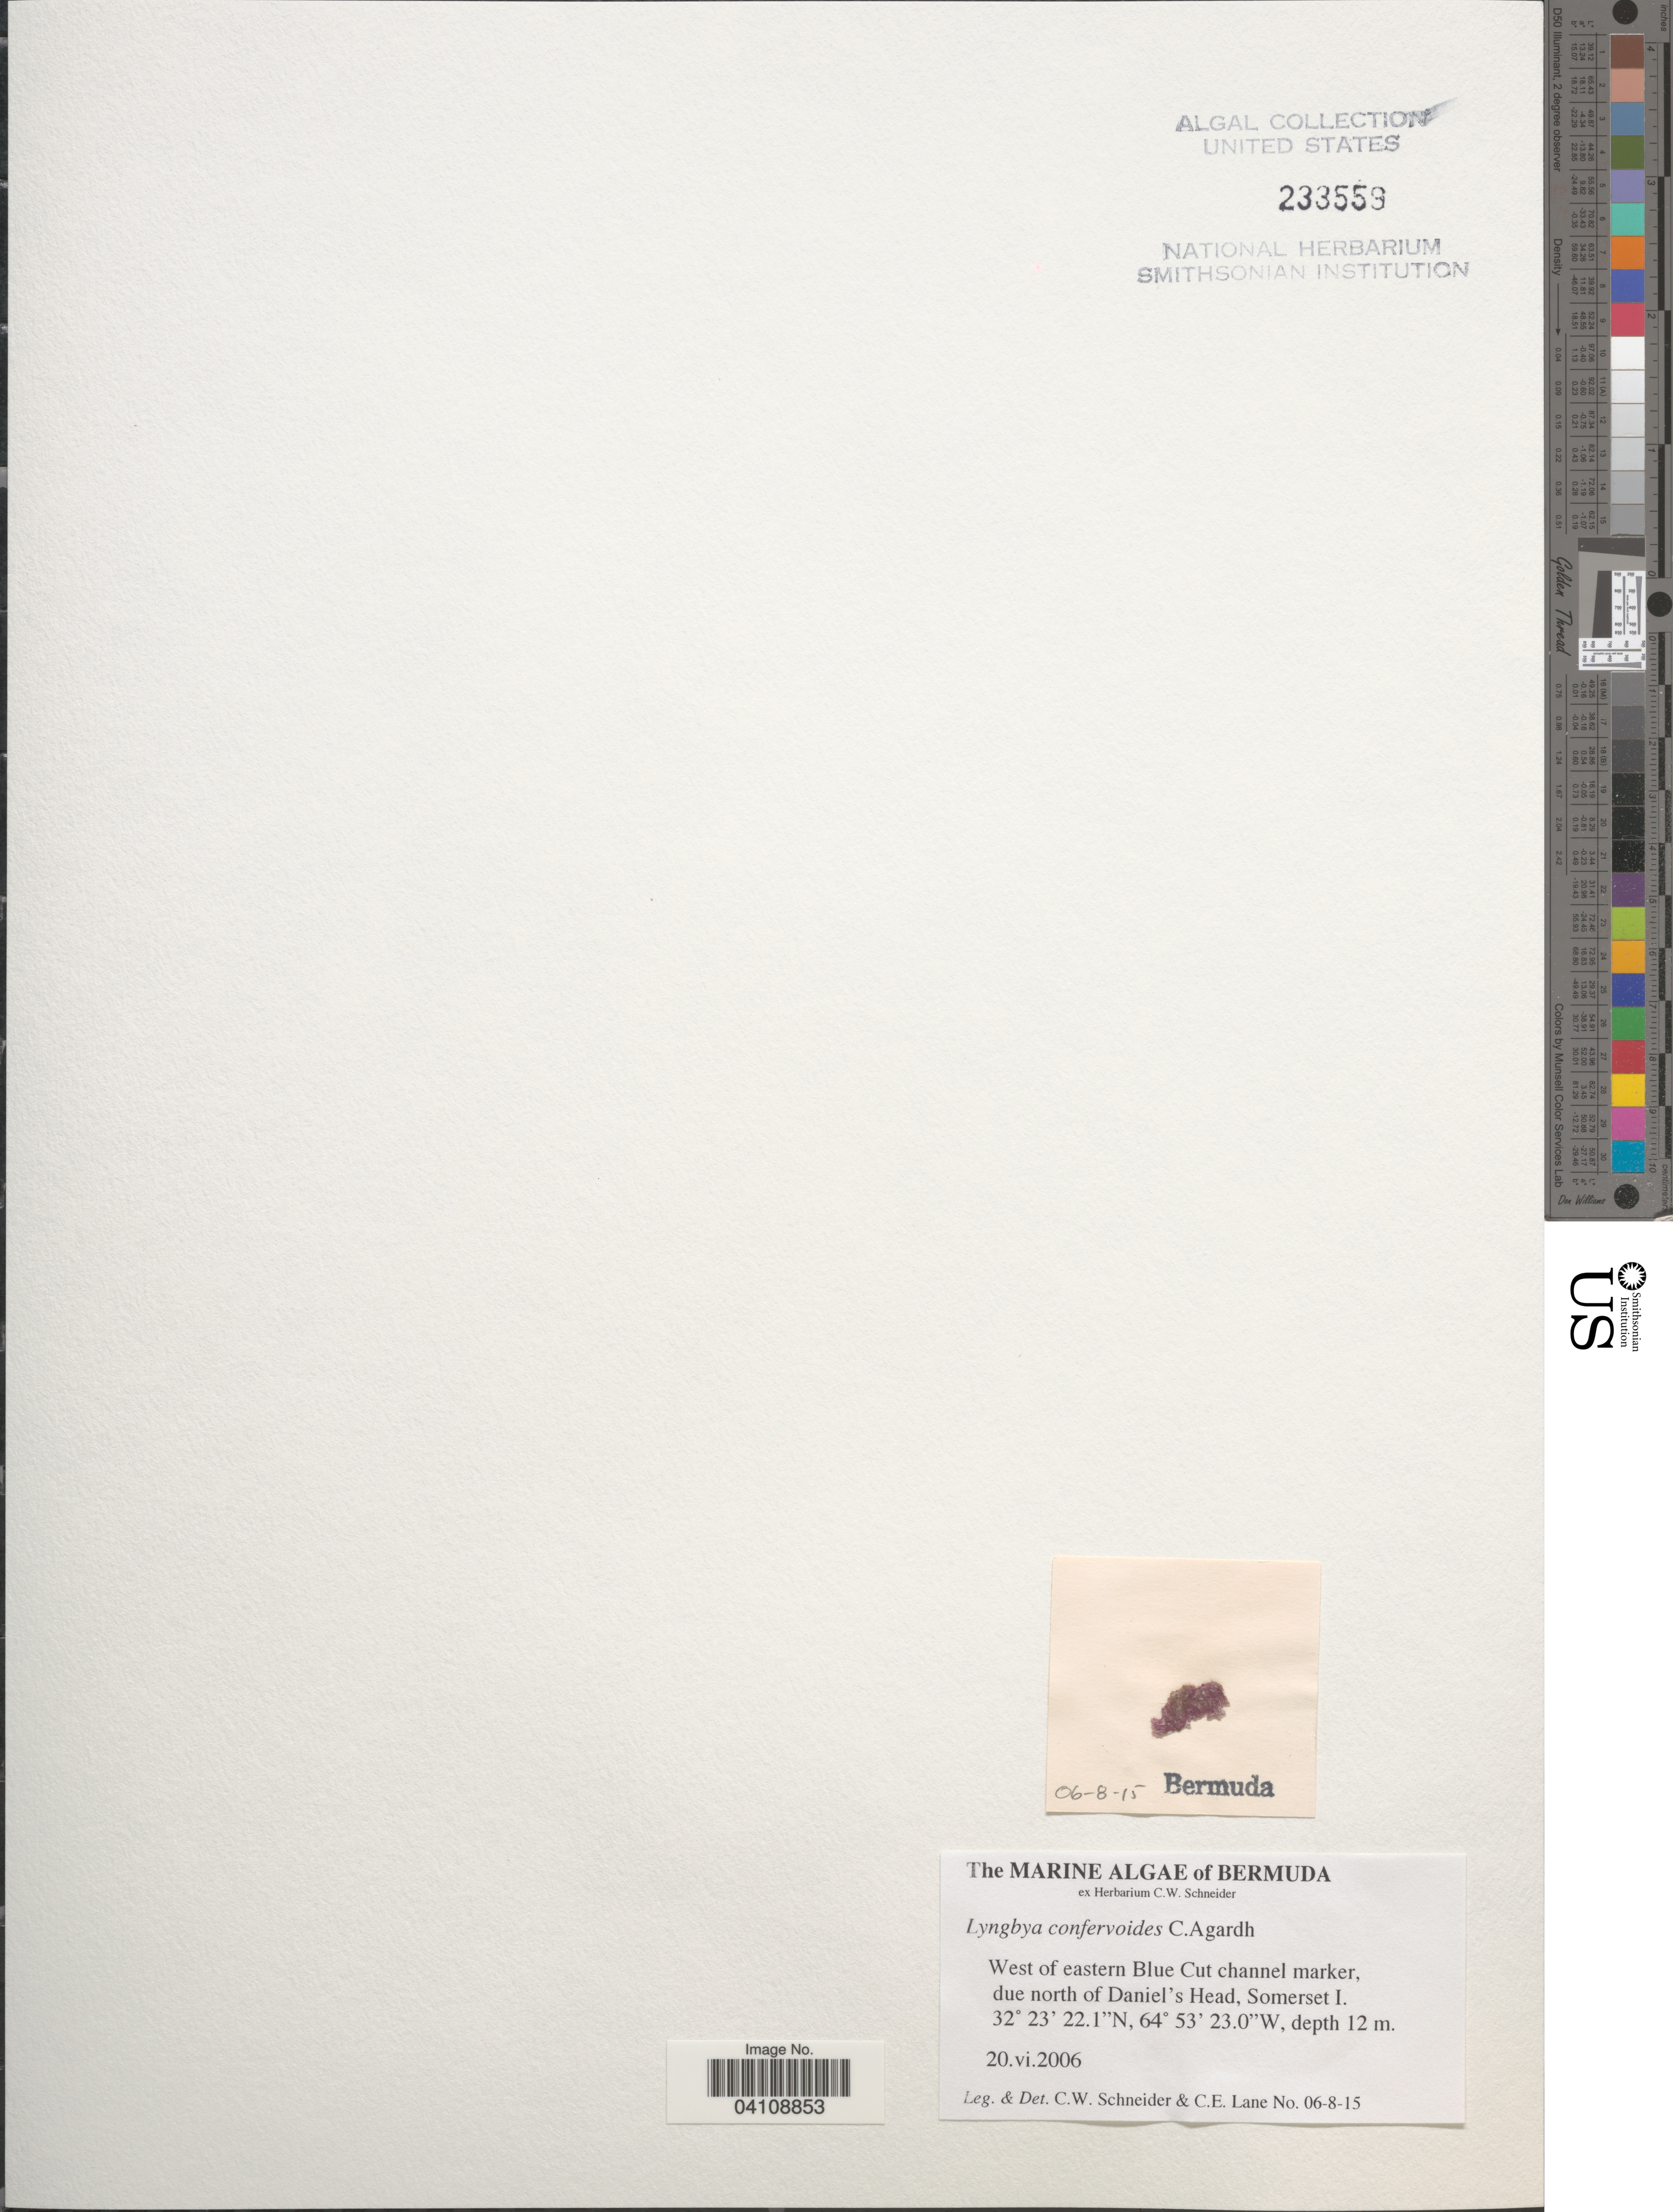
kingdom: Bacteria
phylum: Cyanobacteria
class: Cyanobacteriia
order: Cyanobacteriales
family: Microcoleaceae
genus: Lyngbya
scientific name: Lyngbya confervoides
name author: C. Agardh ex Gomont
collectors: C. W.Schneider & C. E. Lane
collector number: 06-8-15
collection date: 2006-06-20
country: Bermuda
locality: West of eastern Blue Cut channel marker, due north of Daniel's Head, Somerset I.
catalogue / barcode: US 233559